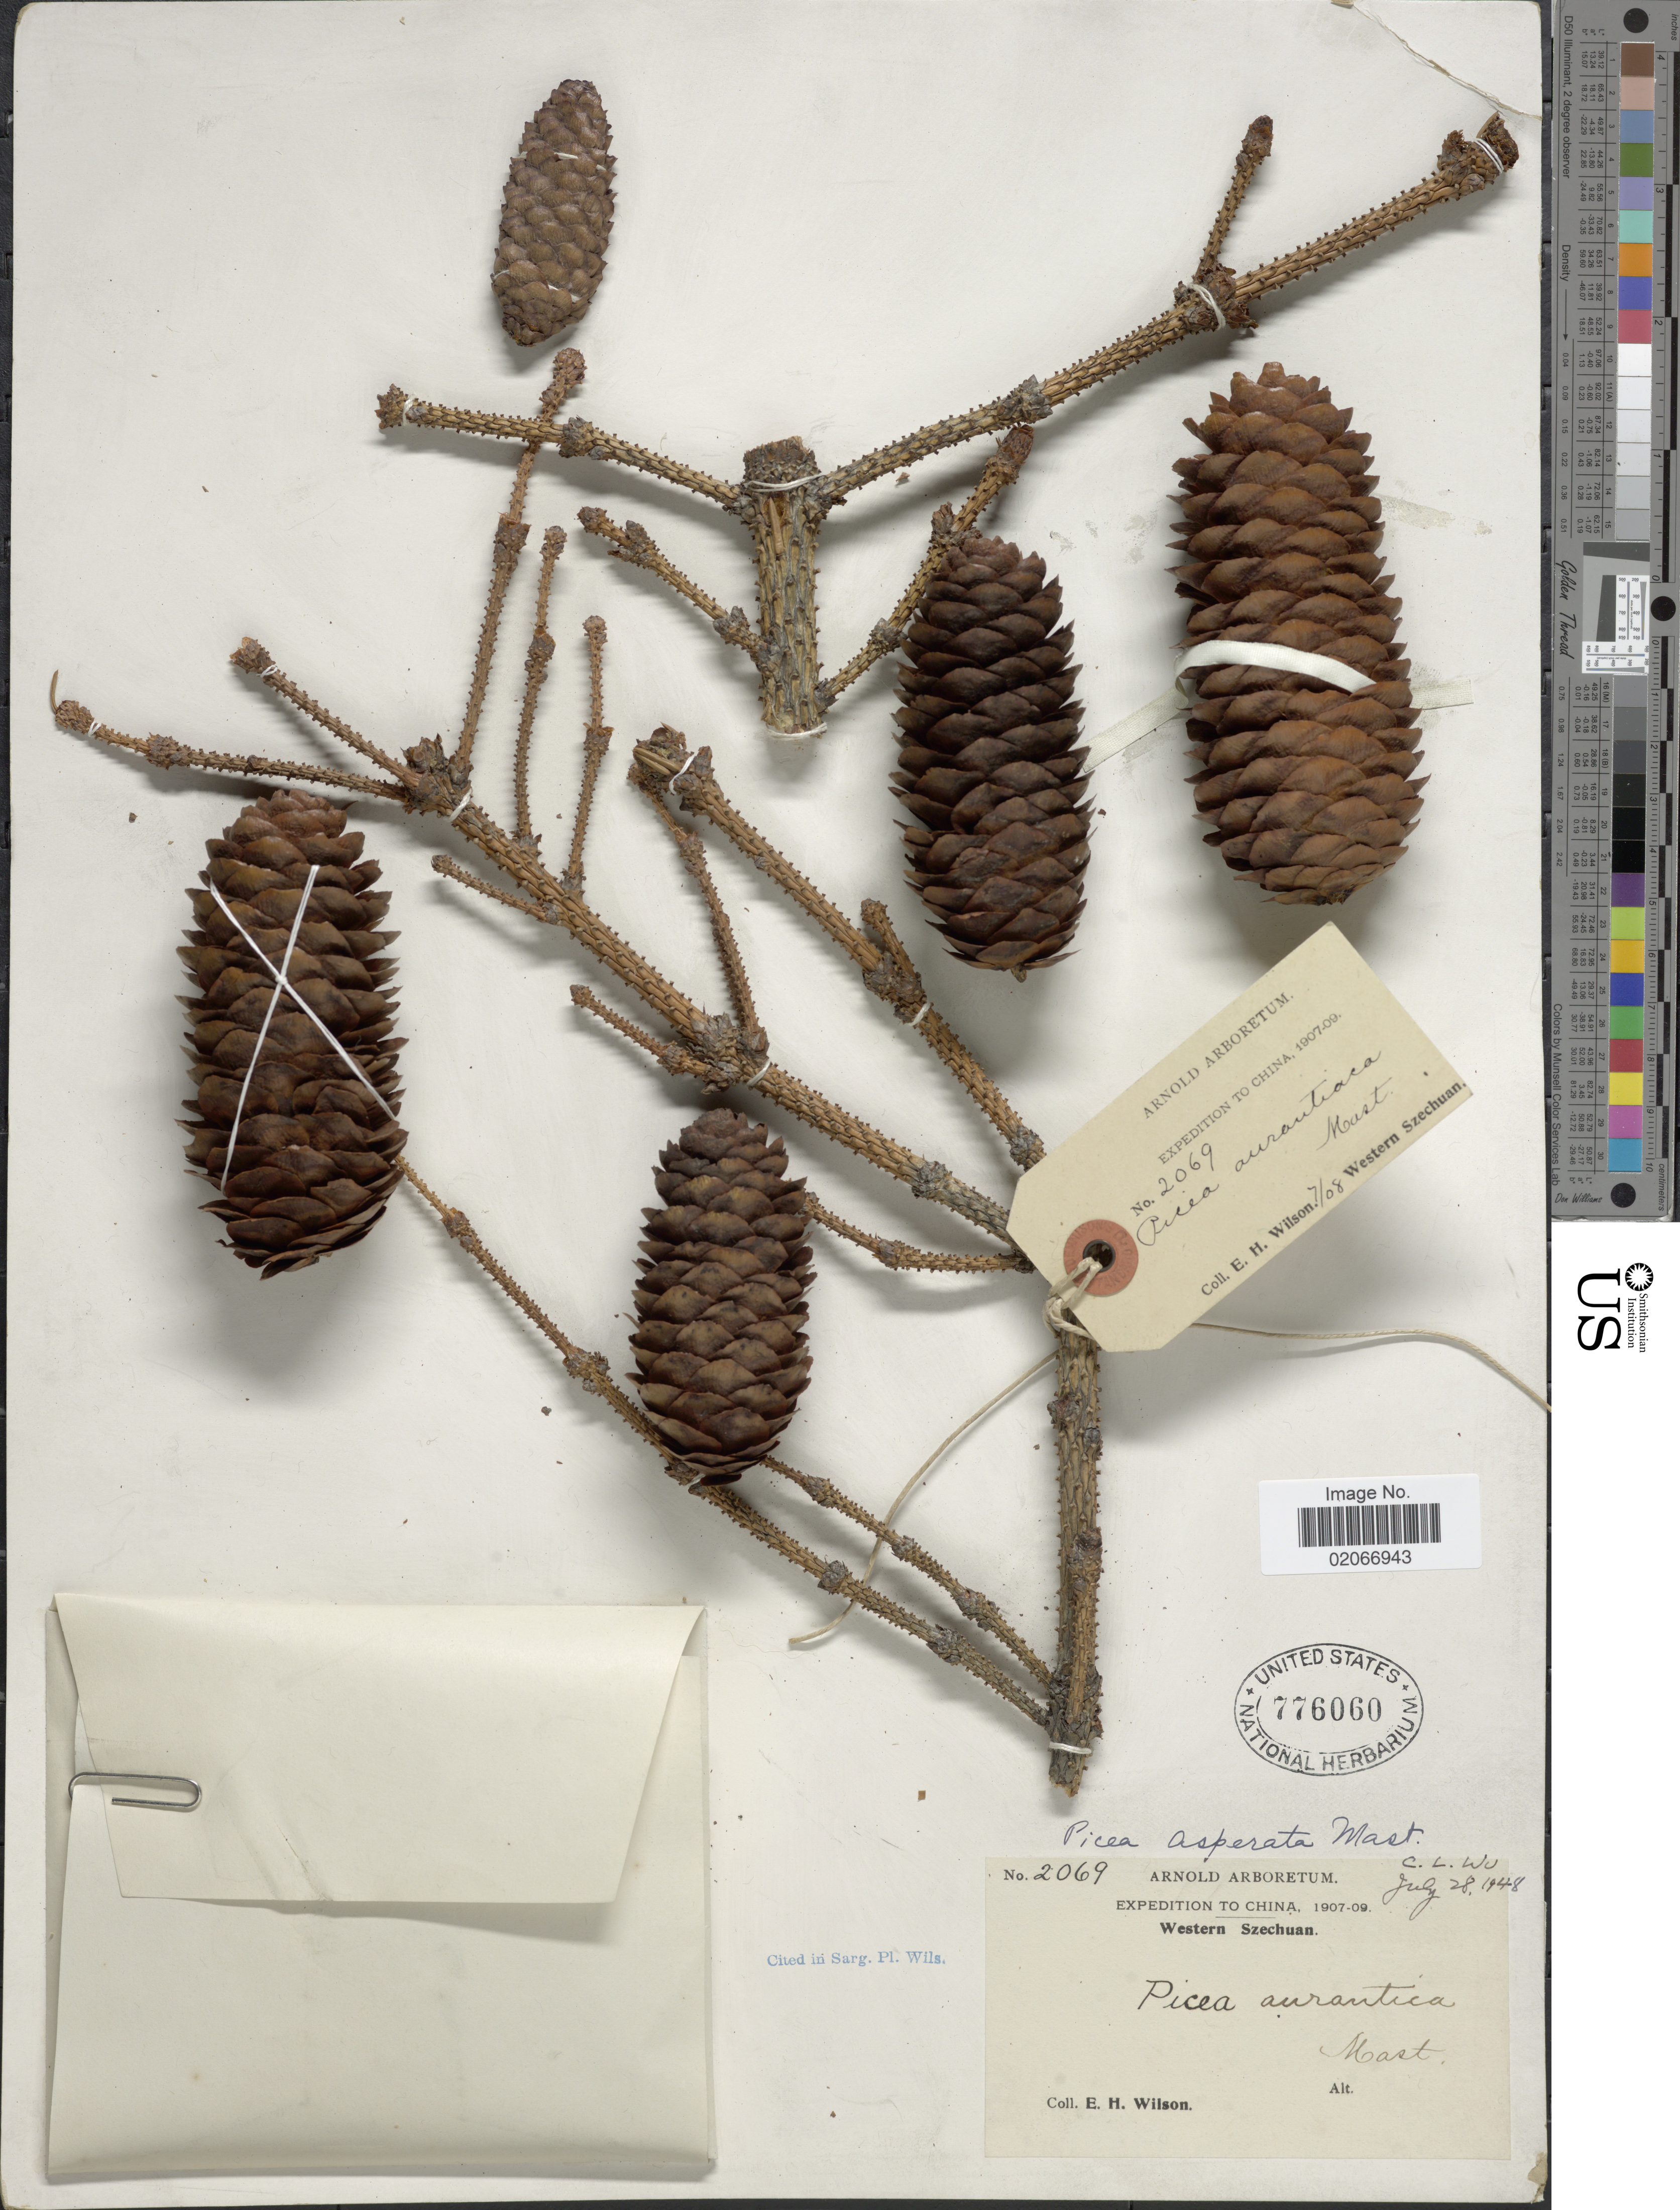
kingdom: Plantae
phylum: Tracheophyta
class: Pinopsida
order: Pinales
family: Pinaceae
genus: Picea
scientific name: Picea asperata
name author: Mast.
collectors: E. Wilson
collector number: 2069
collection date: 1908-07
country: China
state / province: Sichuan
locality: Western Szechuan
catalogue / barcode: US 776060